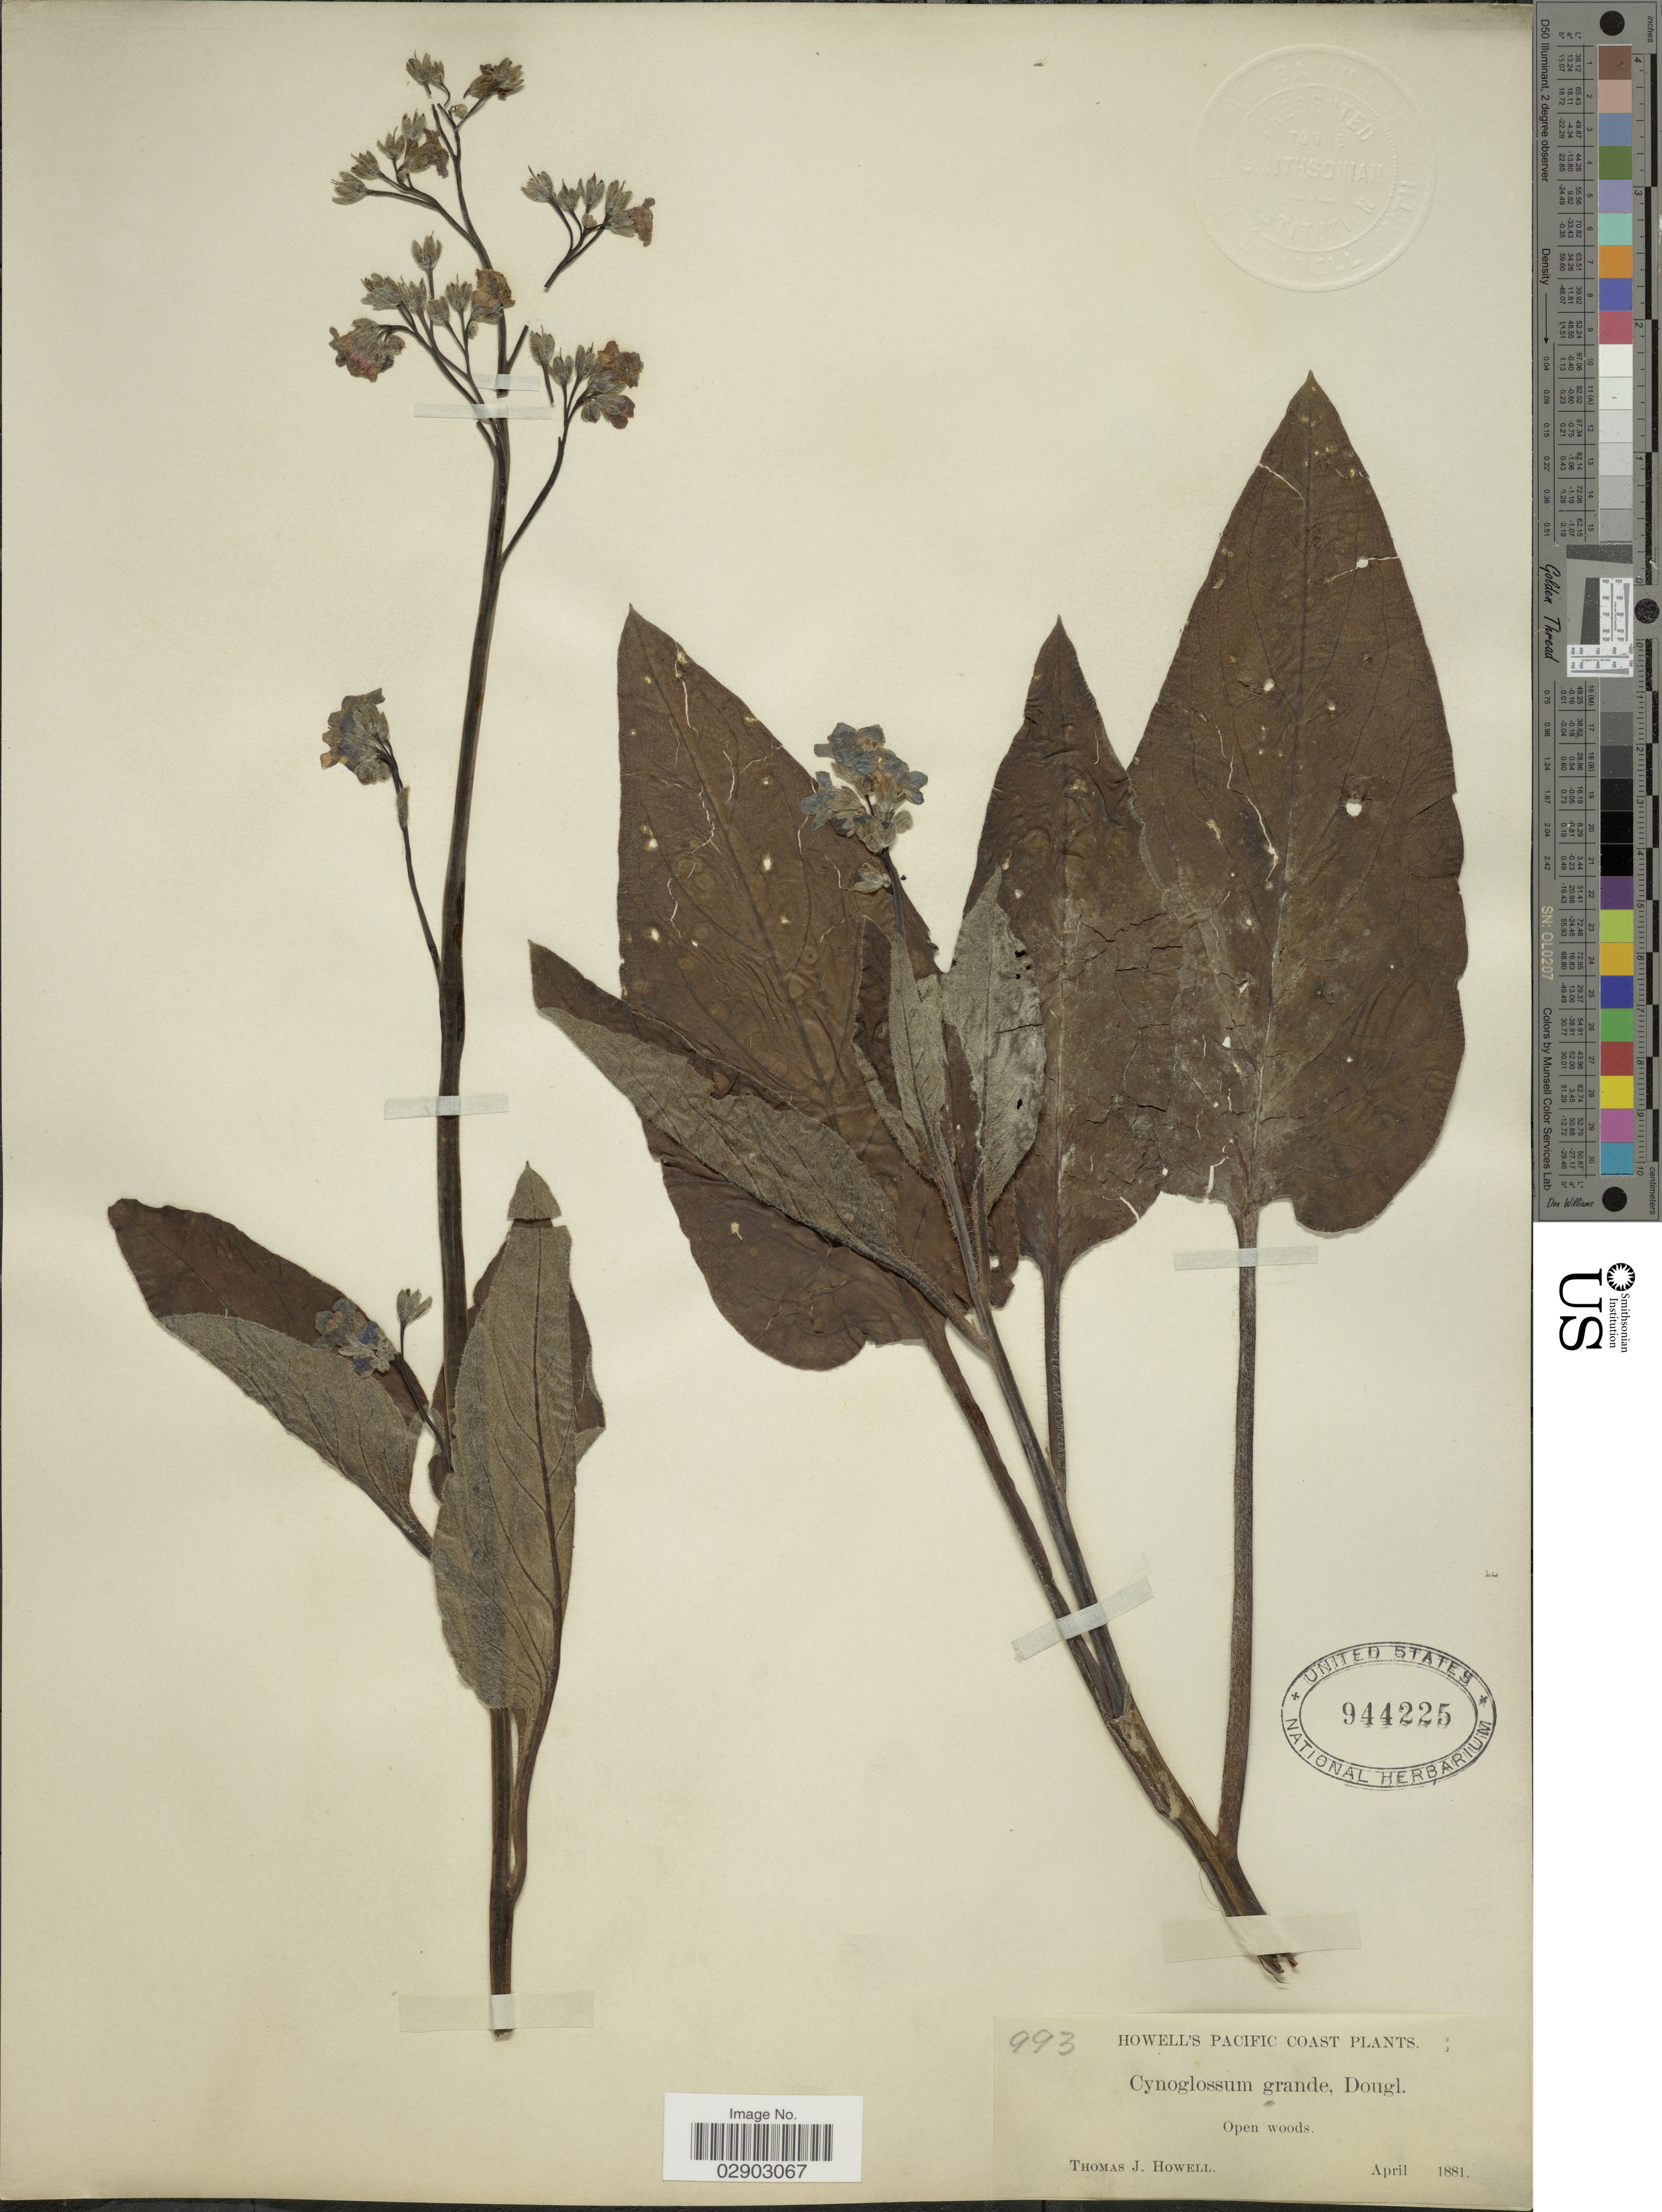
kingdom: Plantae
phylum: Tracheophyta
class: Magnoliopsida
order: Boraginales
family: Boraginaceae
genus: Cynoglossum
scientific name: Cynoglossum grande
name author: Douglas ex Lehm.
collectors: T. J. Howell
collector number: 993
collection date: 1881-04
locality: Pacific Coast.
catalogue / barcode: US 944225